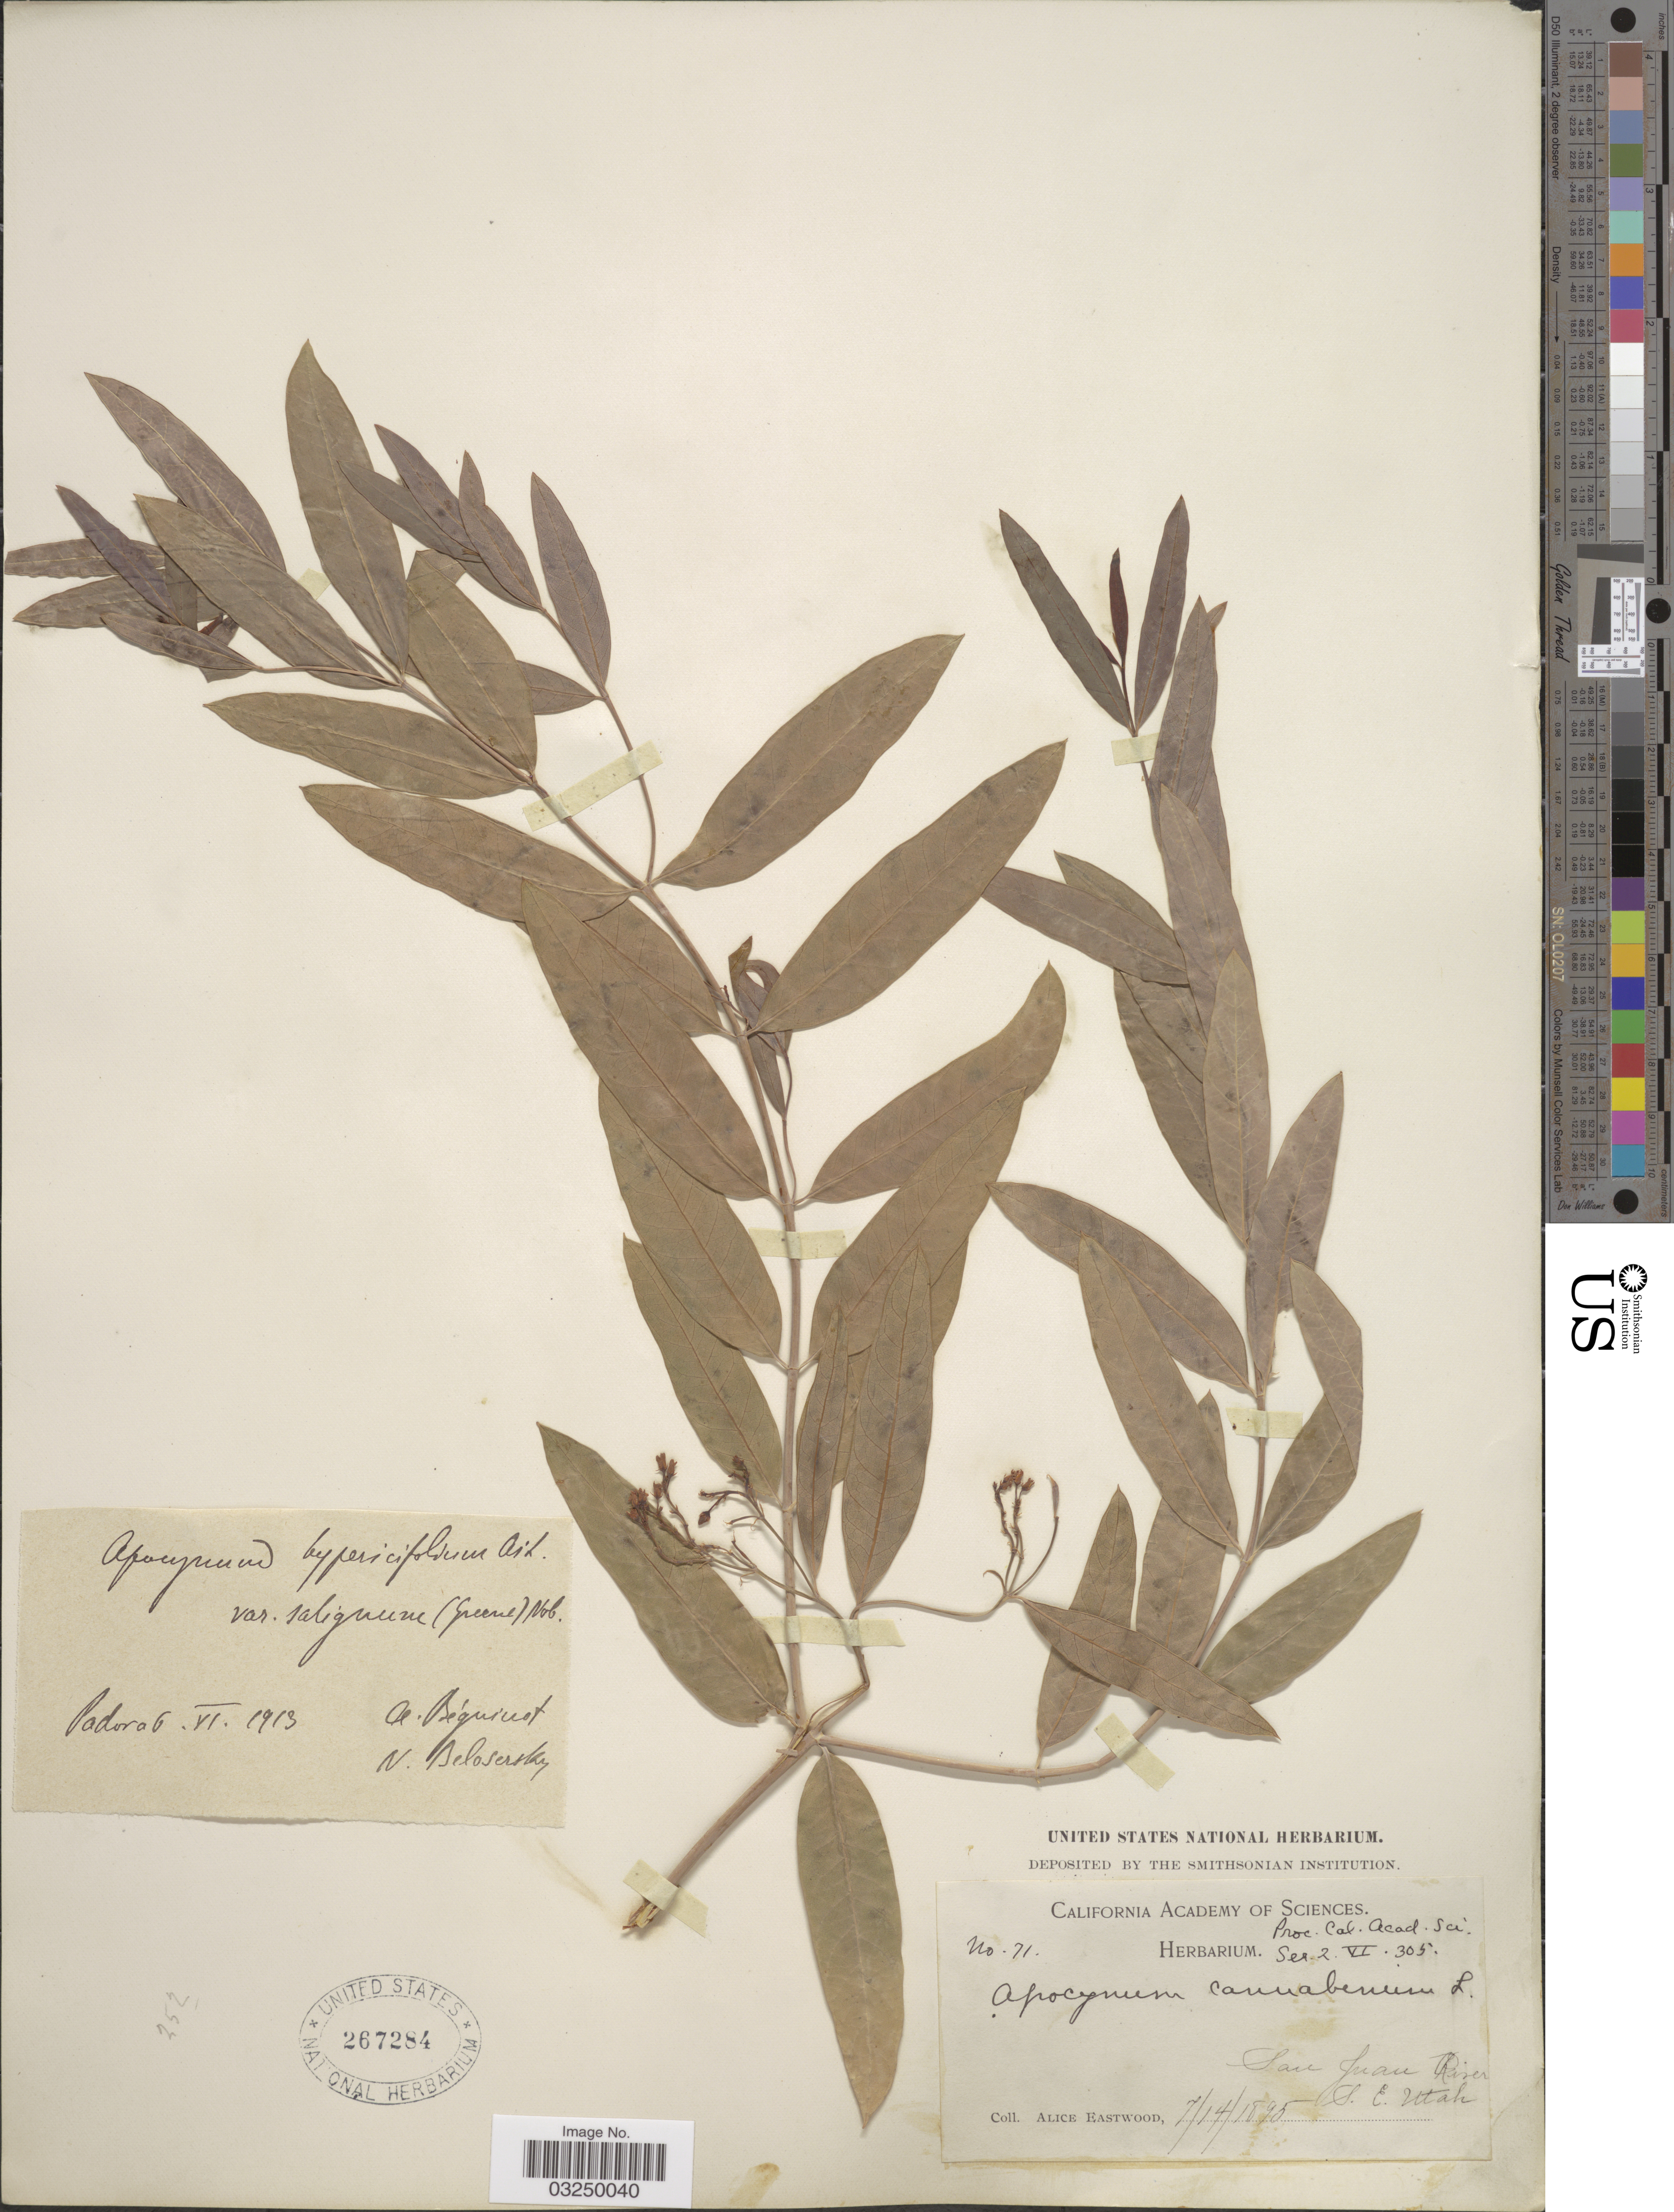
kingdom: Plantae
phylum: Tracheophyta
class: Magnoliopsida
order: Gentianales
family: Apocynaceae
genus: Apocynum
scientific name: Apocynum salignum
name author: S.W. Greene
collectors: A. Eastwood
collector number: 71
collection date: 1895-07-14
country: United States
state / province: Utah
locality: San Juan River, S.E. Utah.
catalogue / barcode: US 267284